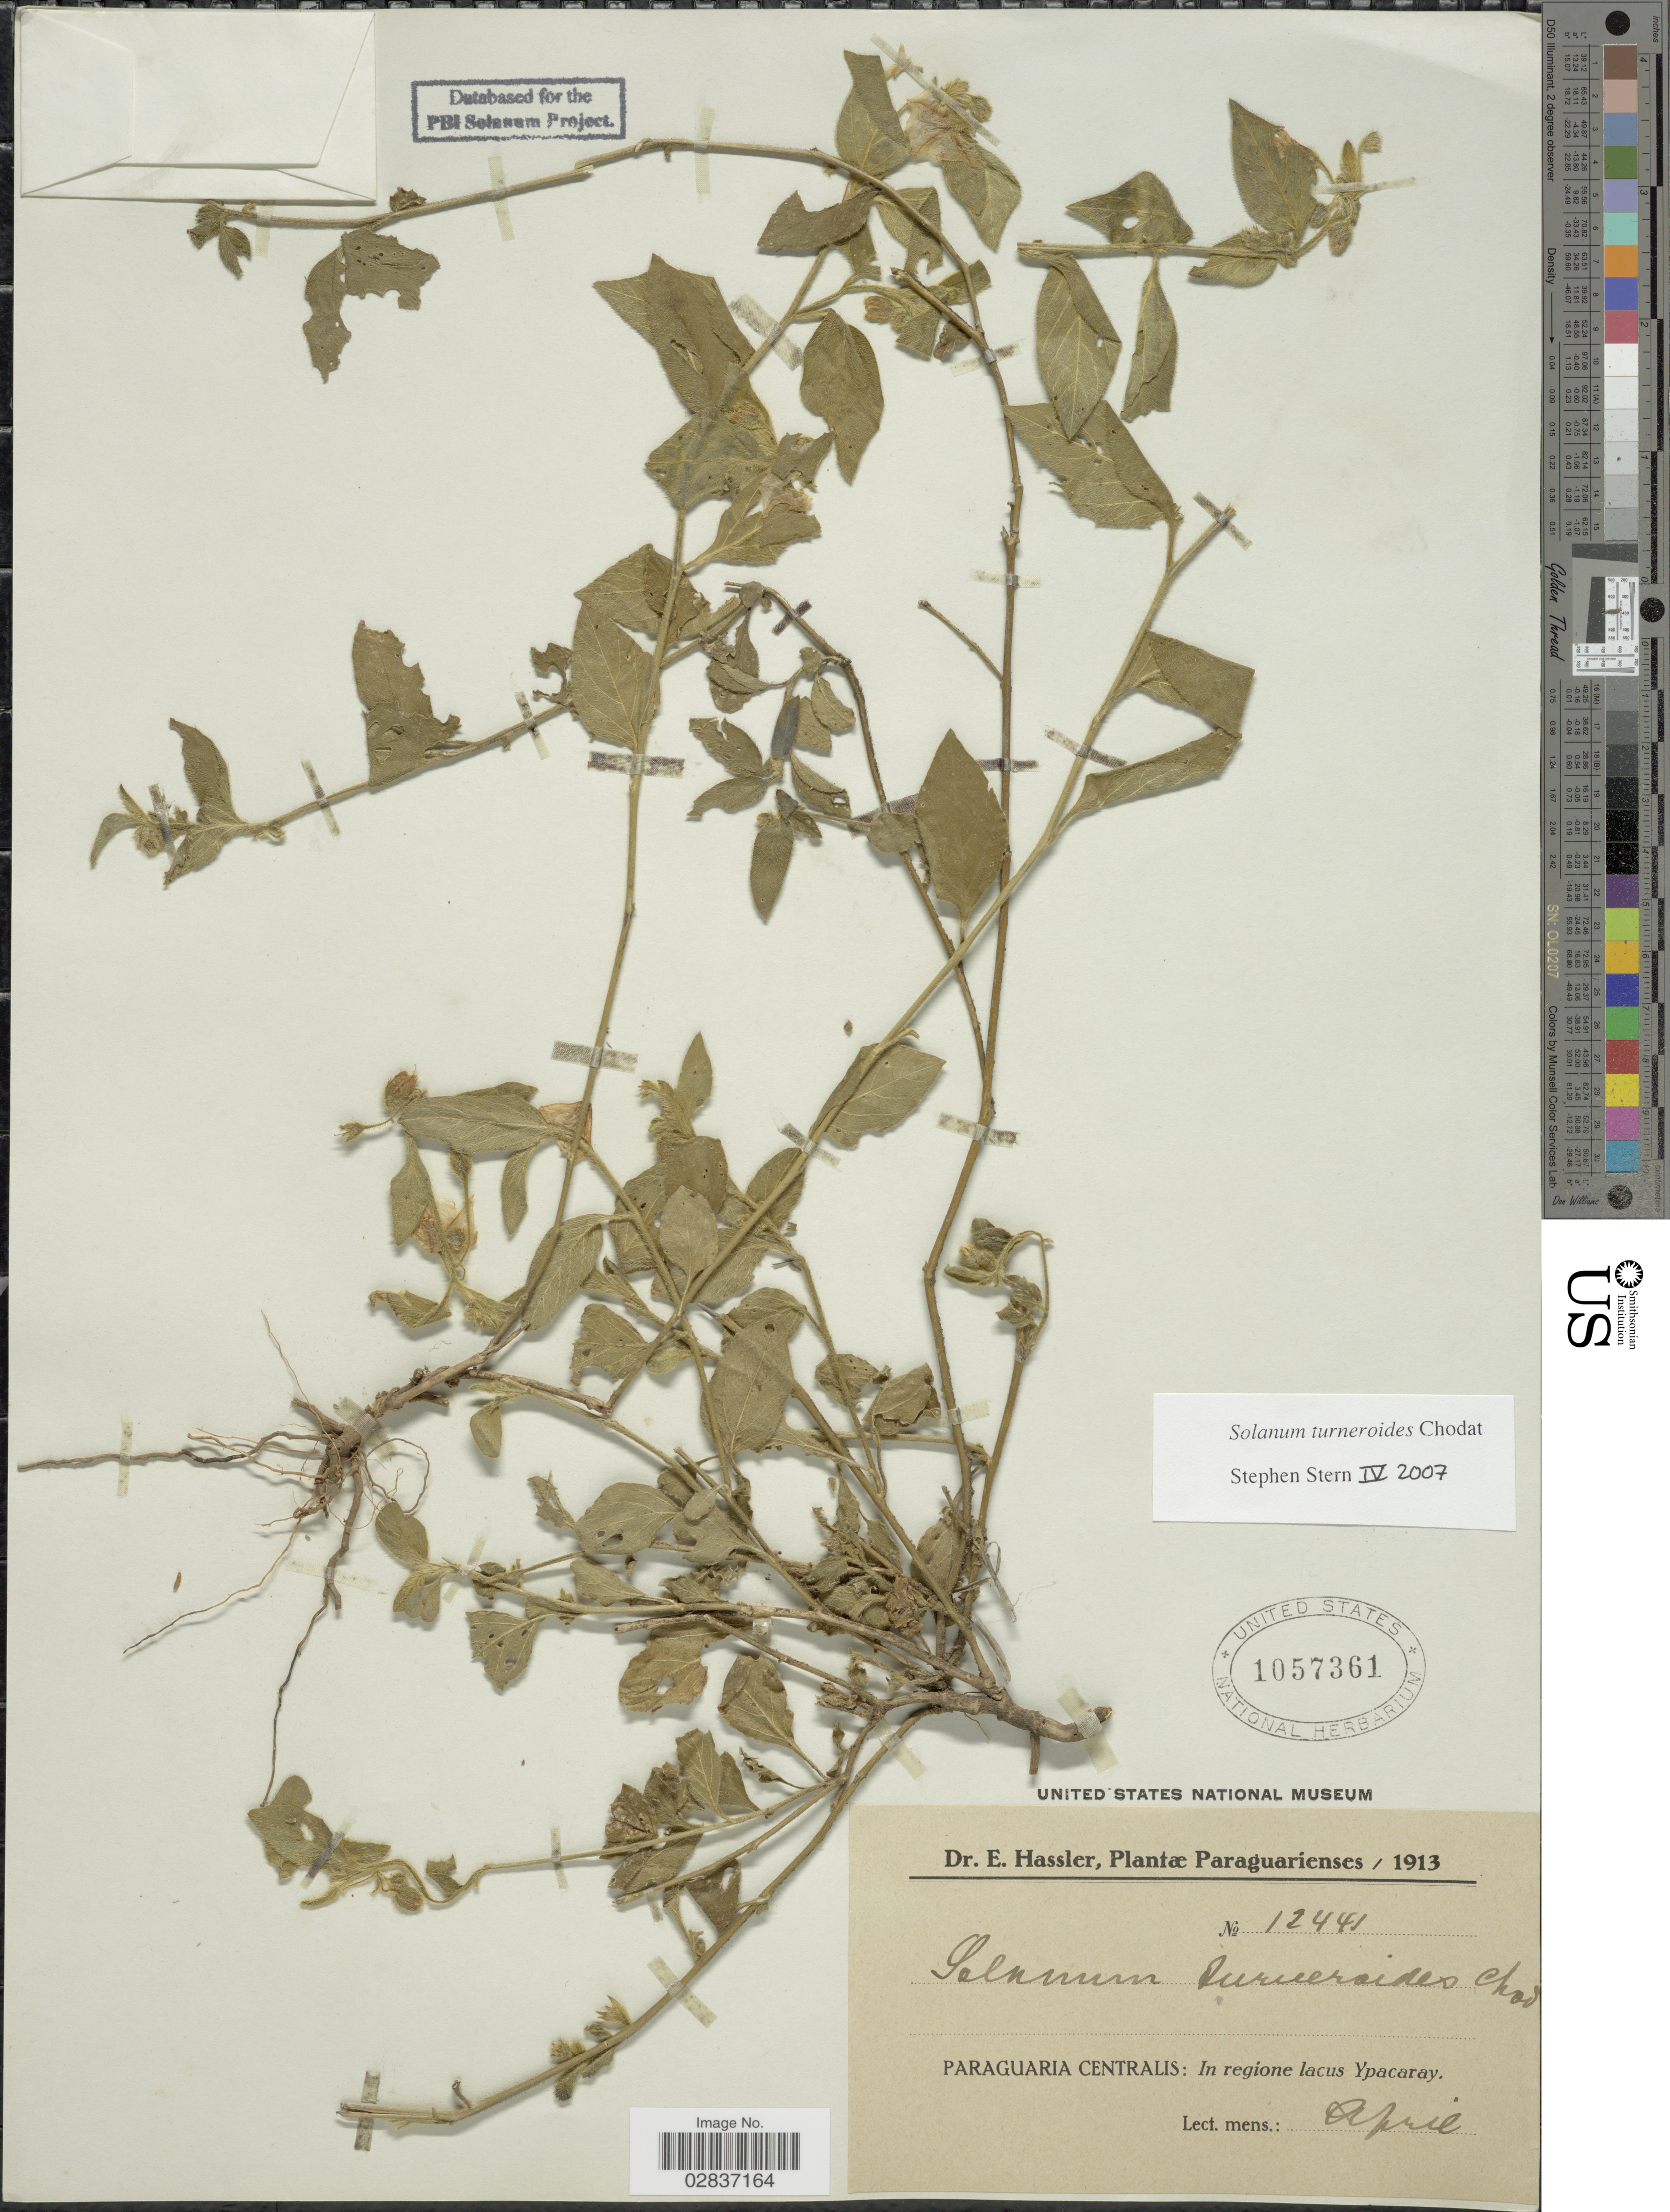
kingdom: Plantae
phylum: Tracheophyta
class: Magnoliopsida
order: Solanales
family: Solanaceae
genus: Solanum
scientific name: Solanum turneroides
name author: Chodat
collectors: E. Hassler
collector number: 12441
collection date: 1913-04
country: Paraguay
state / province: Paraguari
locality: Paraguaria Centralis: In regione lacus Ypacaray.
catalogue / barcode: US 1057361